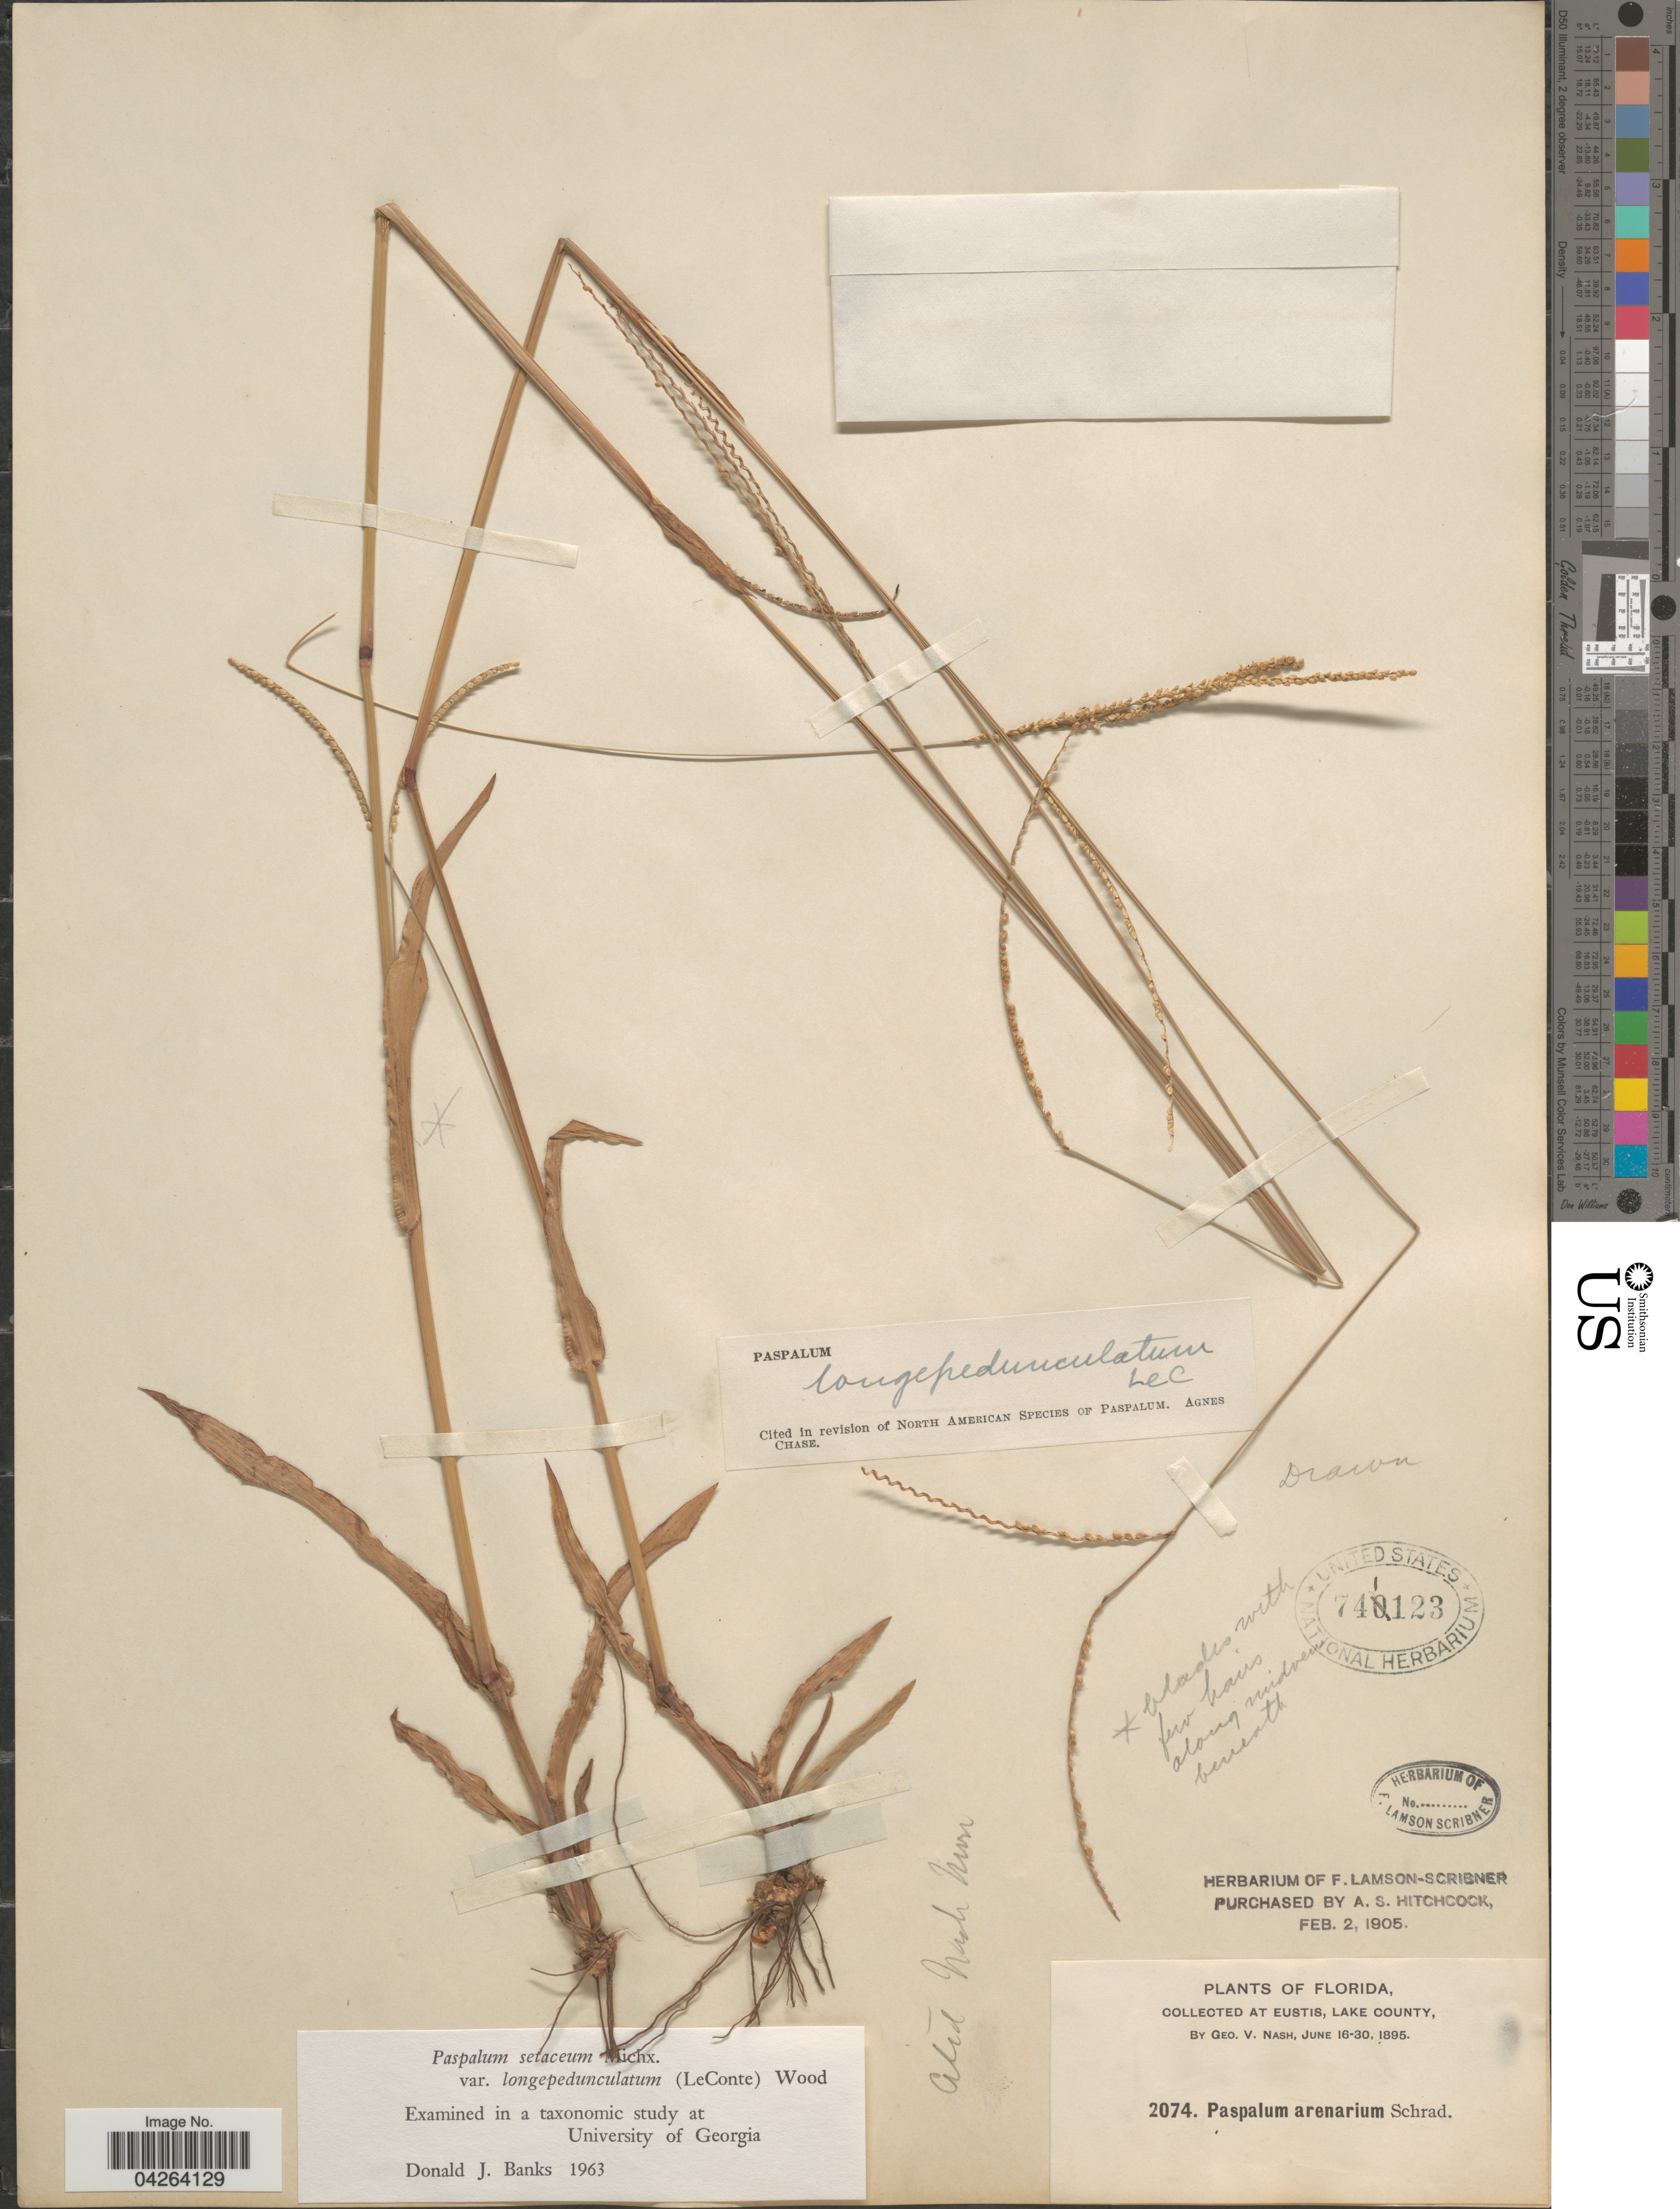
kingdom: Plantae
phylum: Tracheophyta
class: Liliopsida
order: Poales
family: Poaceae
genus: Paspalum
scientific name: Paspalum setaceum var. longipedunculatum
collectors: G. V. Nash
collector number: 2074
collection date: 1895-06-16/1895-06-30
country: United States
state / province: Florida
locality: At Eustis, Lake County.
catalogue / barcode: US 741123